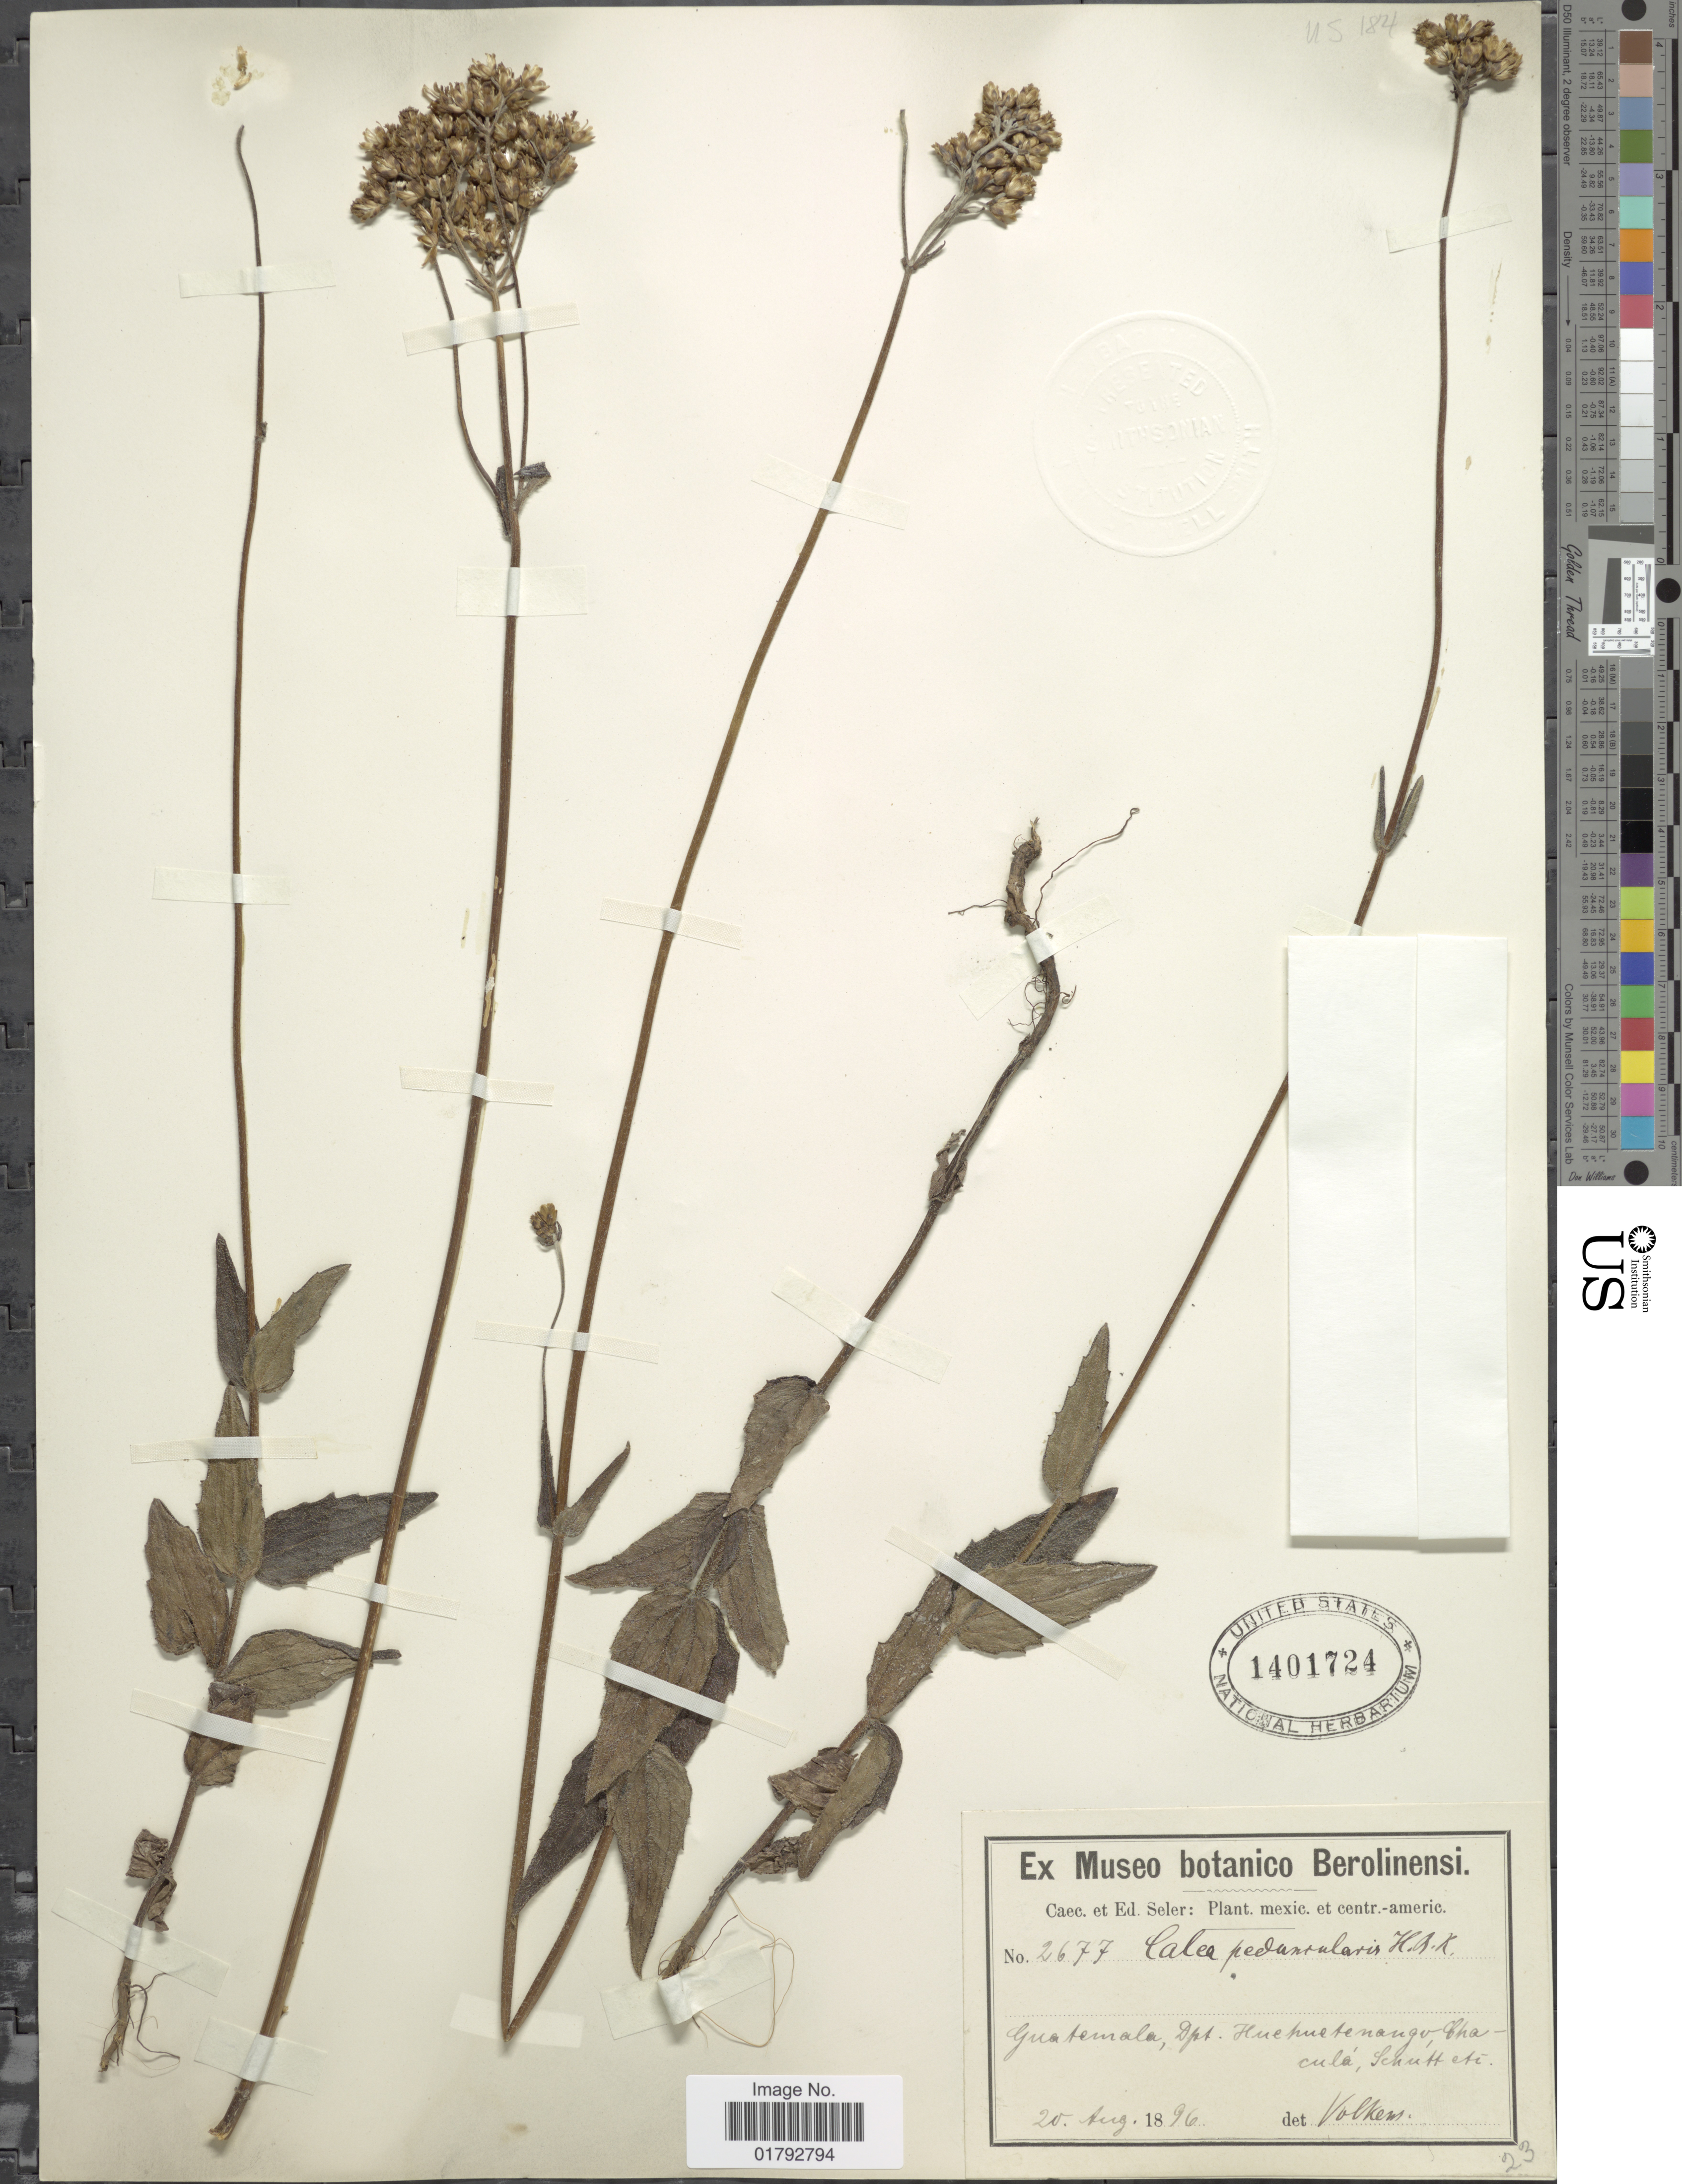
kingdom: Plantae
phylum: Tracheophyta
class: Magnoliopsida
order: Asterales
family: Asteraceae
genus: Alloispermum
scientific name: Alloispermum scabrum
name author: (Lag.) H. Rob.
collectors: ex Caec. et Ed Seler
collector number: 2677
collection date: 1896-08-20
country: Guatemala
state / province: Huehuetenango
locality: Guatemala, Dpt. Huehuetenango, Chacula, Schutt etc.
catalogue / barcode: US 1401724